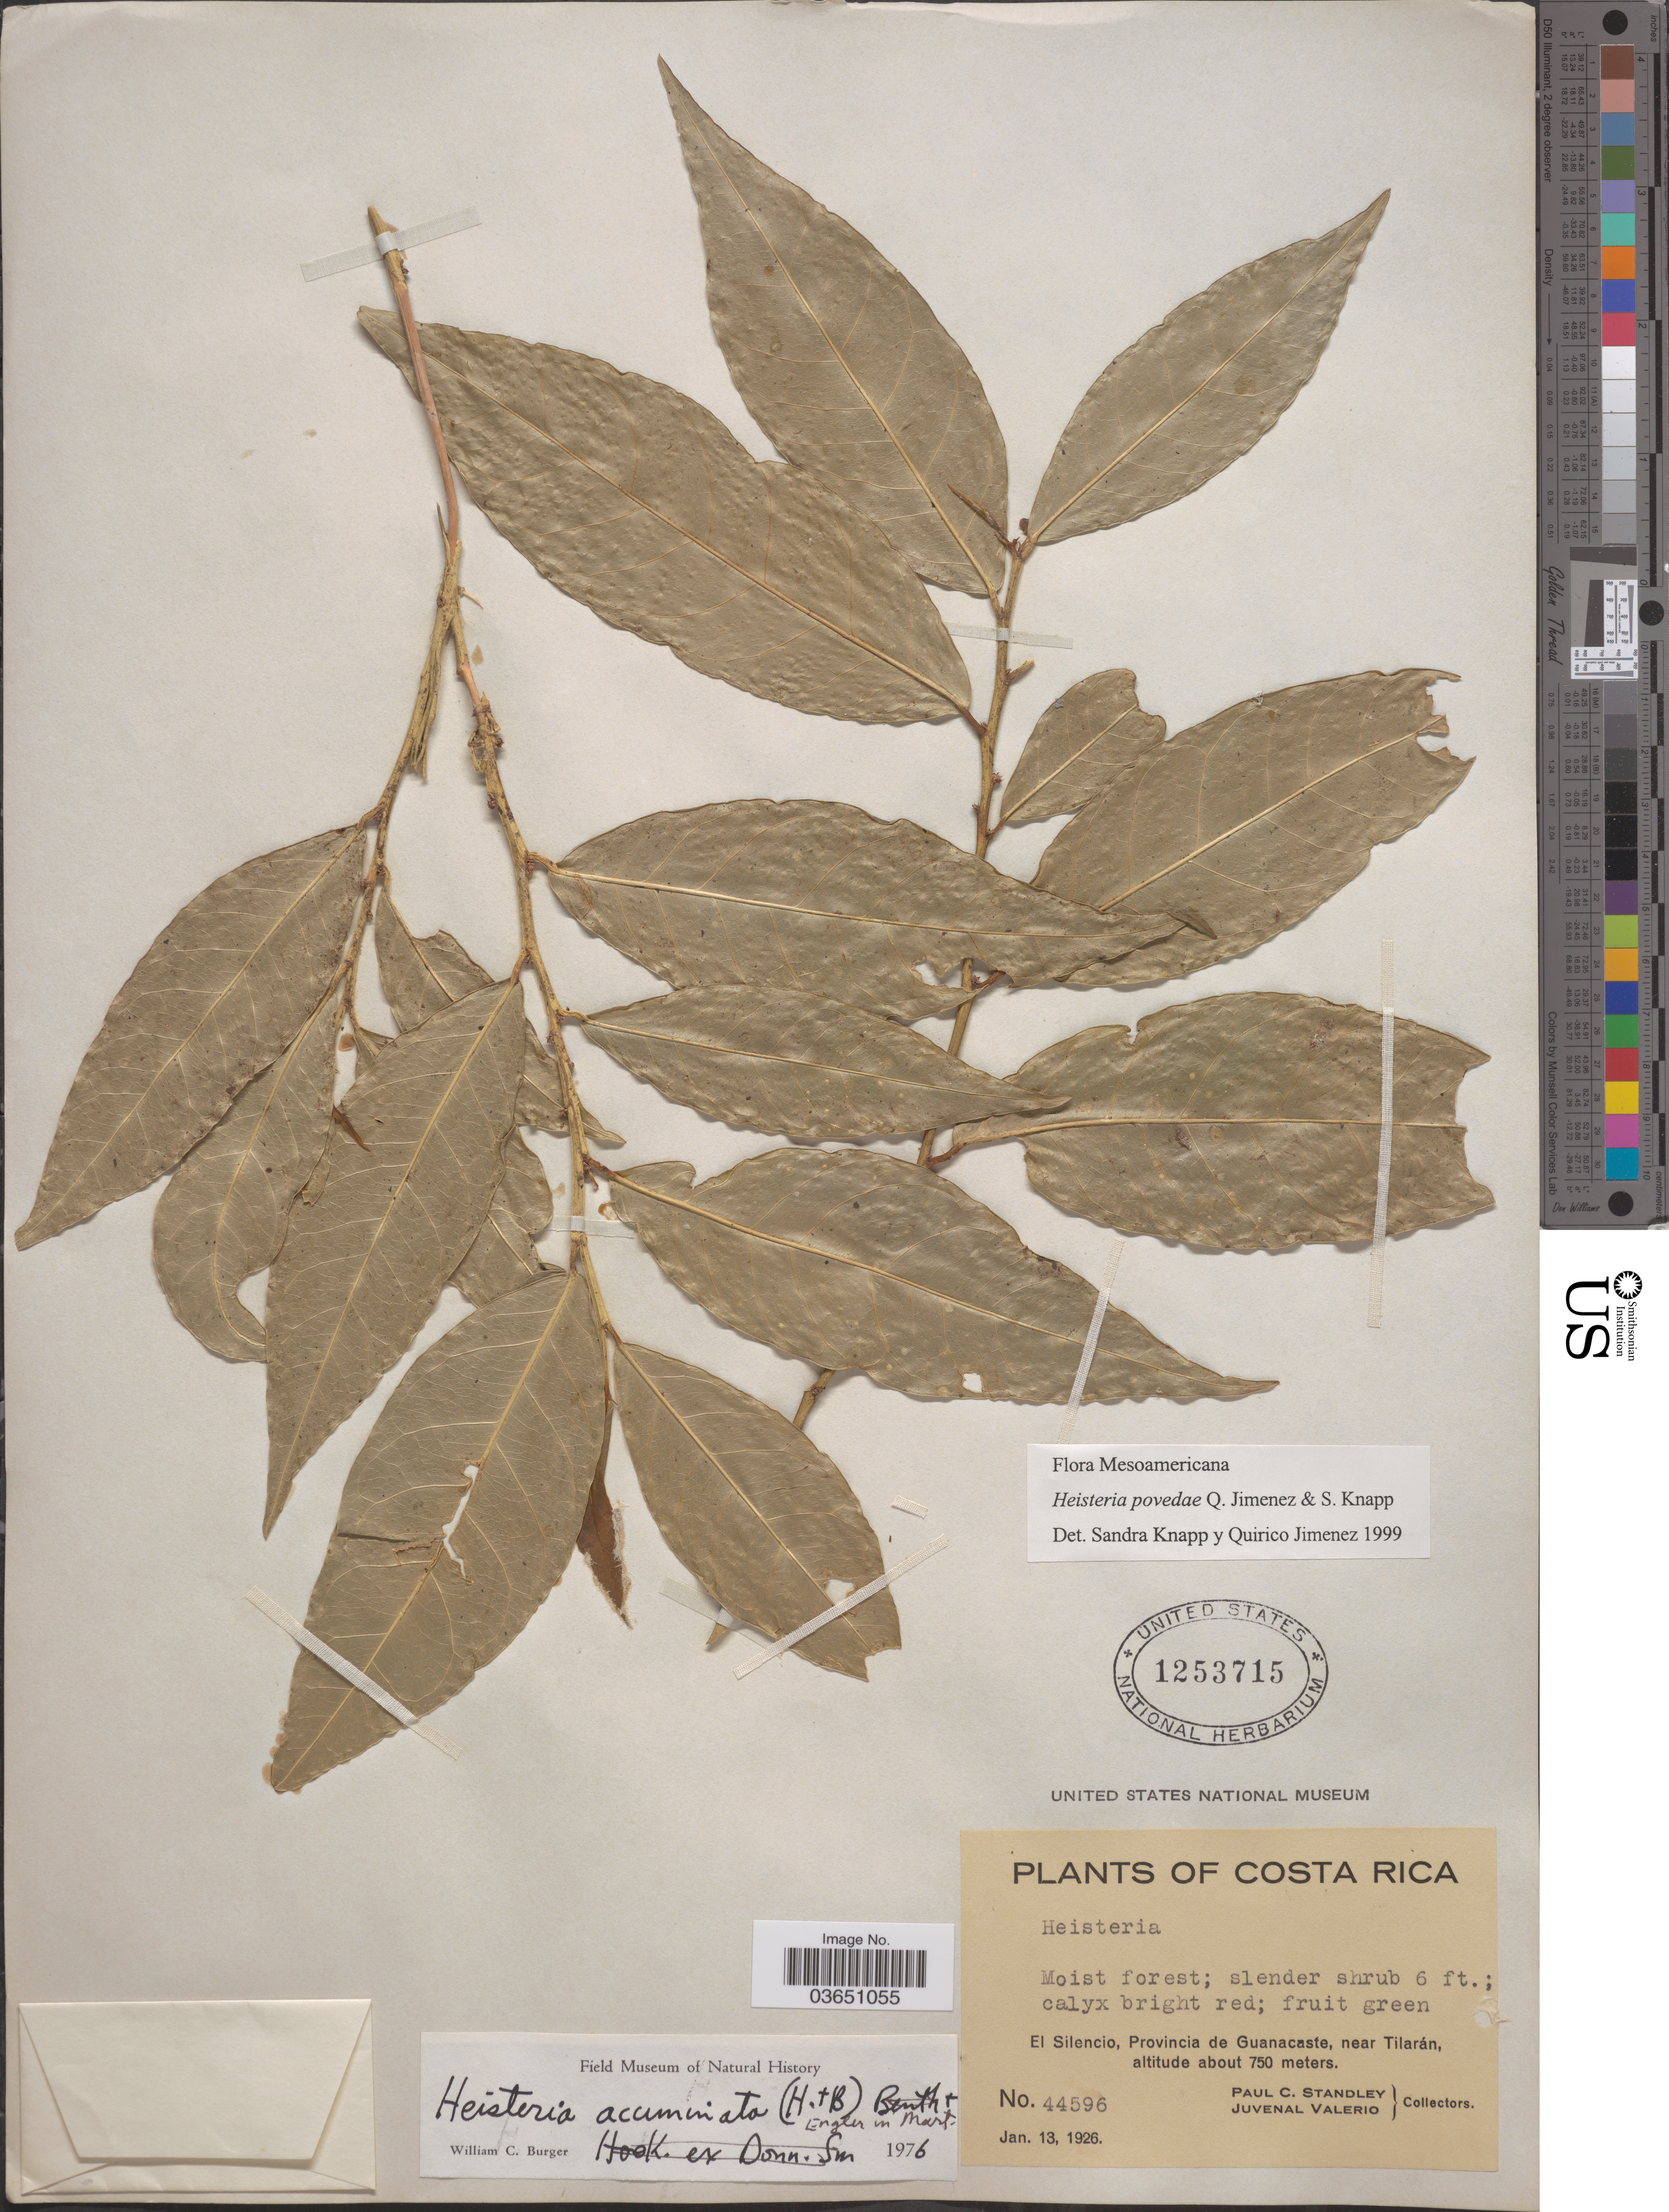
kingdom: Plantae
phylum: Tracheophyta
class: Magnoliopsida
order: Santalales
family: Erythropalaceae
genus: Heisteria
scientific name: Heisteria povedae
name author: Q. Jiménez & S. Knapp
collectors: P. C. Standley & J. Valerio R.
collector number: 44596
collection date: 1926-01-13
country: Costa Rica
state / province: Guanacaste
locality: El Silencio, near Tilarán.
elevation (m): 750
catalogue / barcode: US 1253715